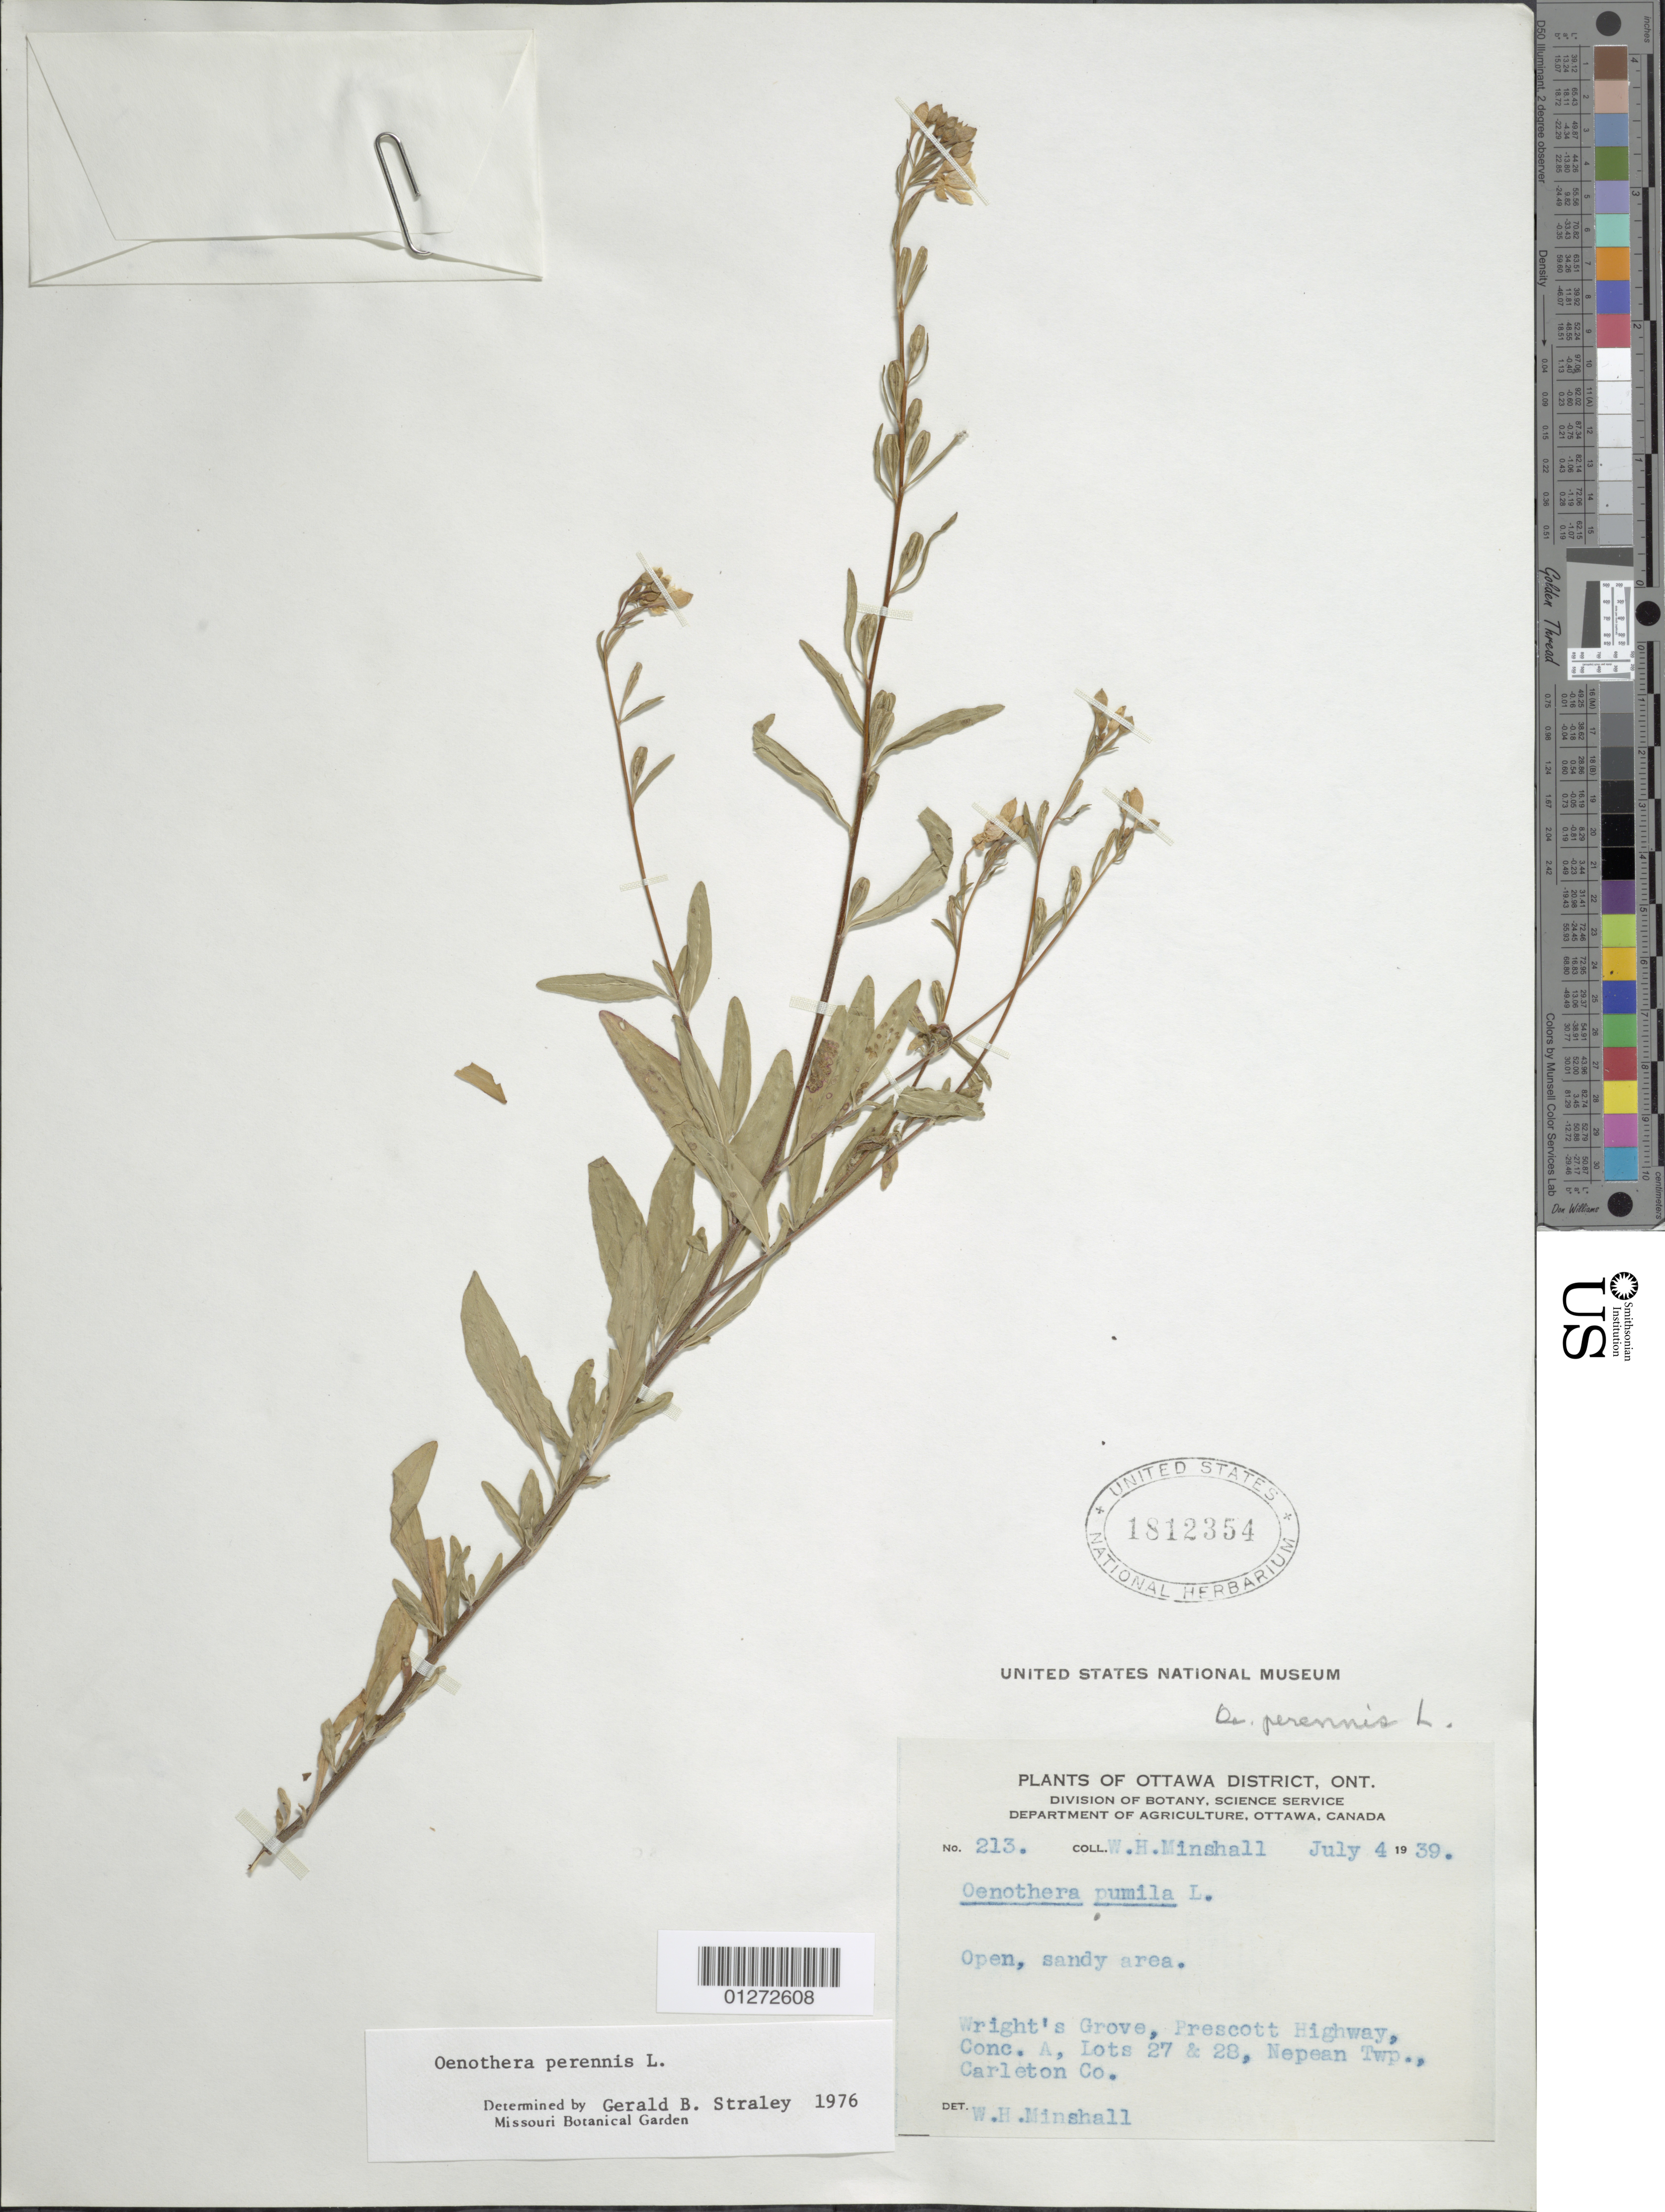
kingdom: Plantae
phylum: Tracheophyta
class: Magnoliopsida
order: Myrtales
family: Onagraceae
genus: Oenothera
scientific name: Oenothera perennis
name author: L.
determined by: Straley, G. B.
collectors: W. Minshall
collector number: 213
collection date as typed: Jul 4, 1939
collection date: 1939-07-04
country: Canada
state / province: Ontario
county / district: Carleton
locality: Wright's Grove, Prescott Highway, Conc. A, Lots 27 * 28, Nepean Twp.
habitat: Open, sandy area.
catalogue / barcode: US 1812354